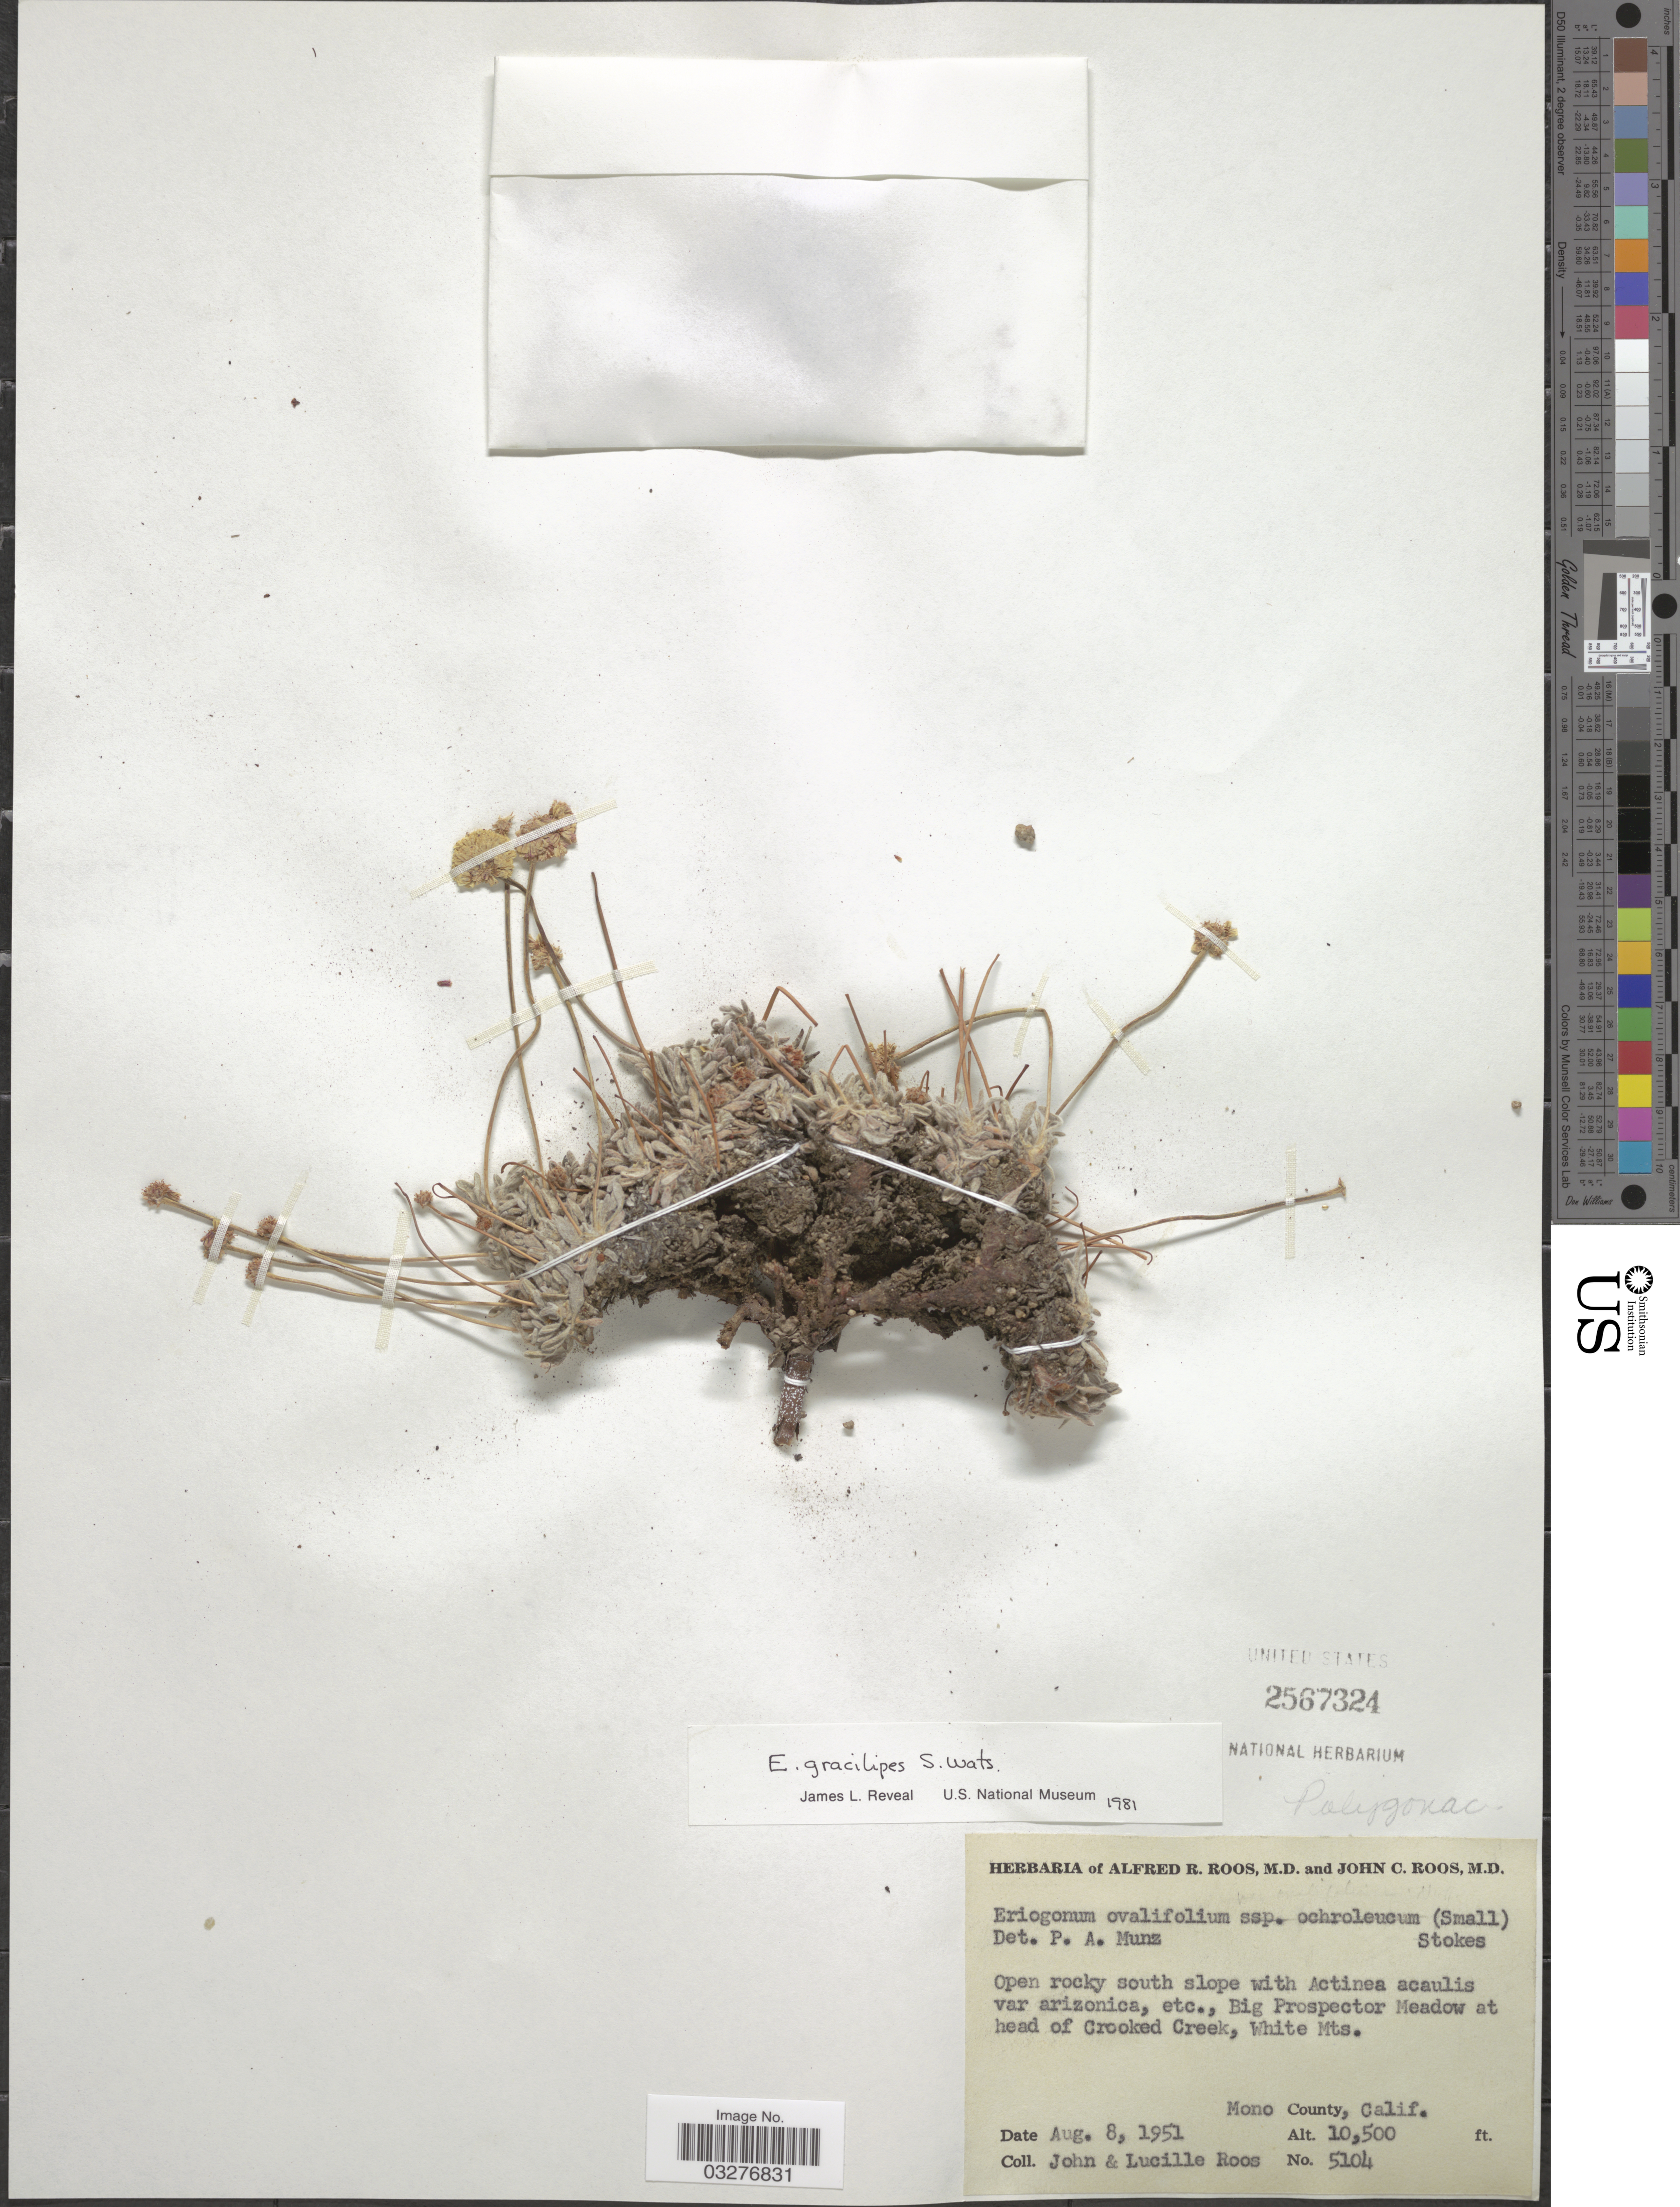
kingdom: Plantae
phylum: Tracheophyta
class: Magnoliopsida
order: Caryophyllales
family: Polygonaceae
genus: Eriogonum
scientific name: Eriogonum gracilipes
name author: S. Watson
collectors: J. C. Roos & L. Roos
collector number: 5104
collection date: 1951-08-08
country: United States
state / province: California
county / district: Mono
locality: Big Prospector Meadow at head of Crooked Creek, White Mts. Mono County, Calif.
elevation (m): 3200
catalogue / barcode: US 2567324